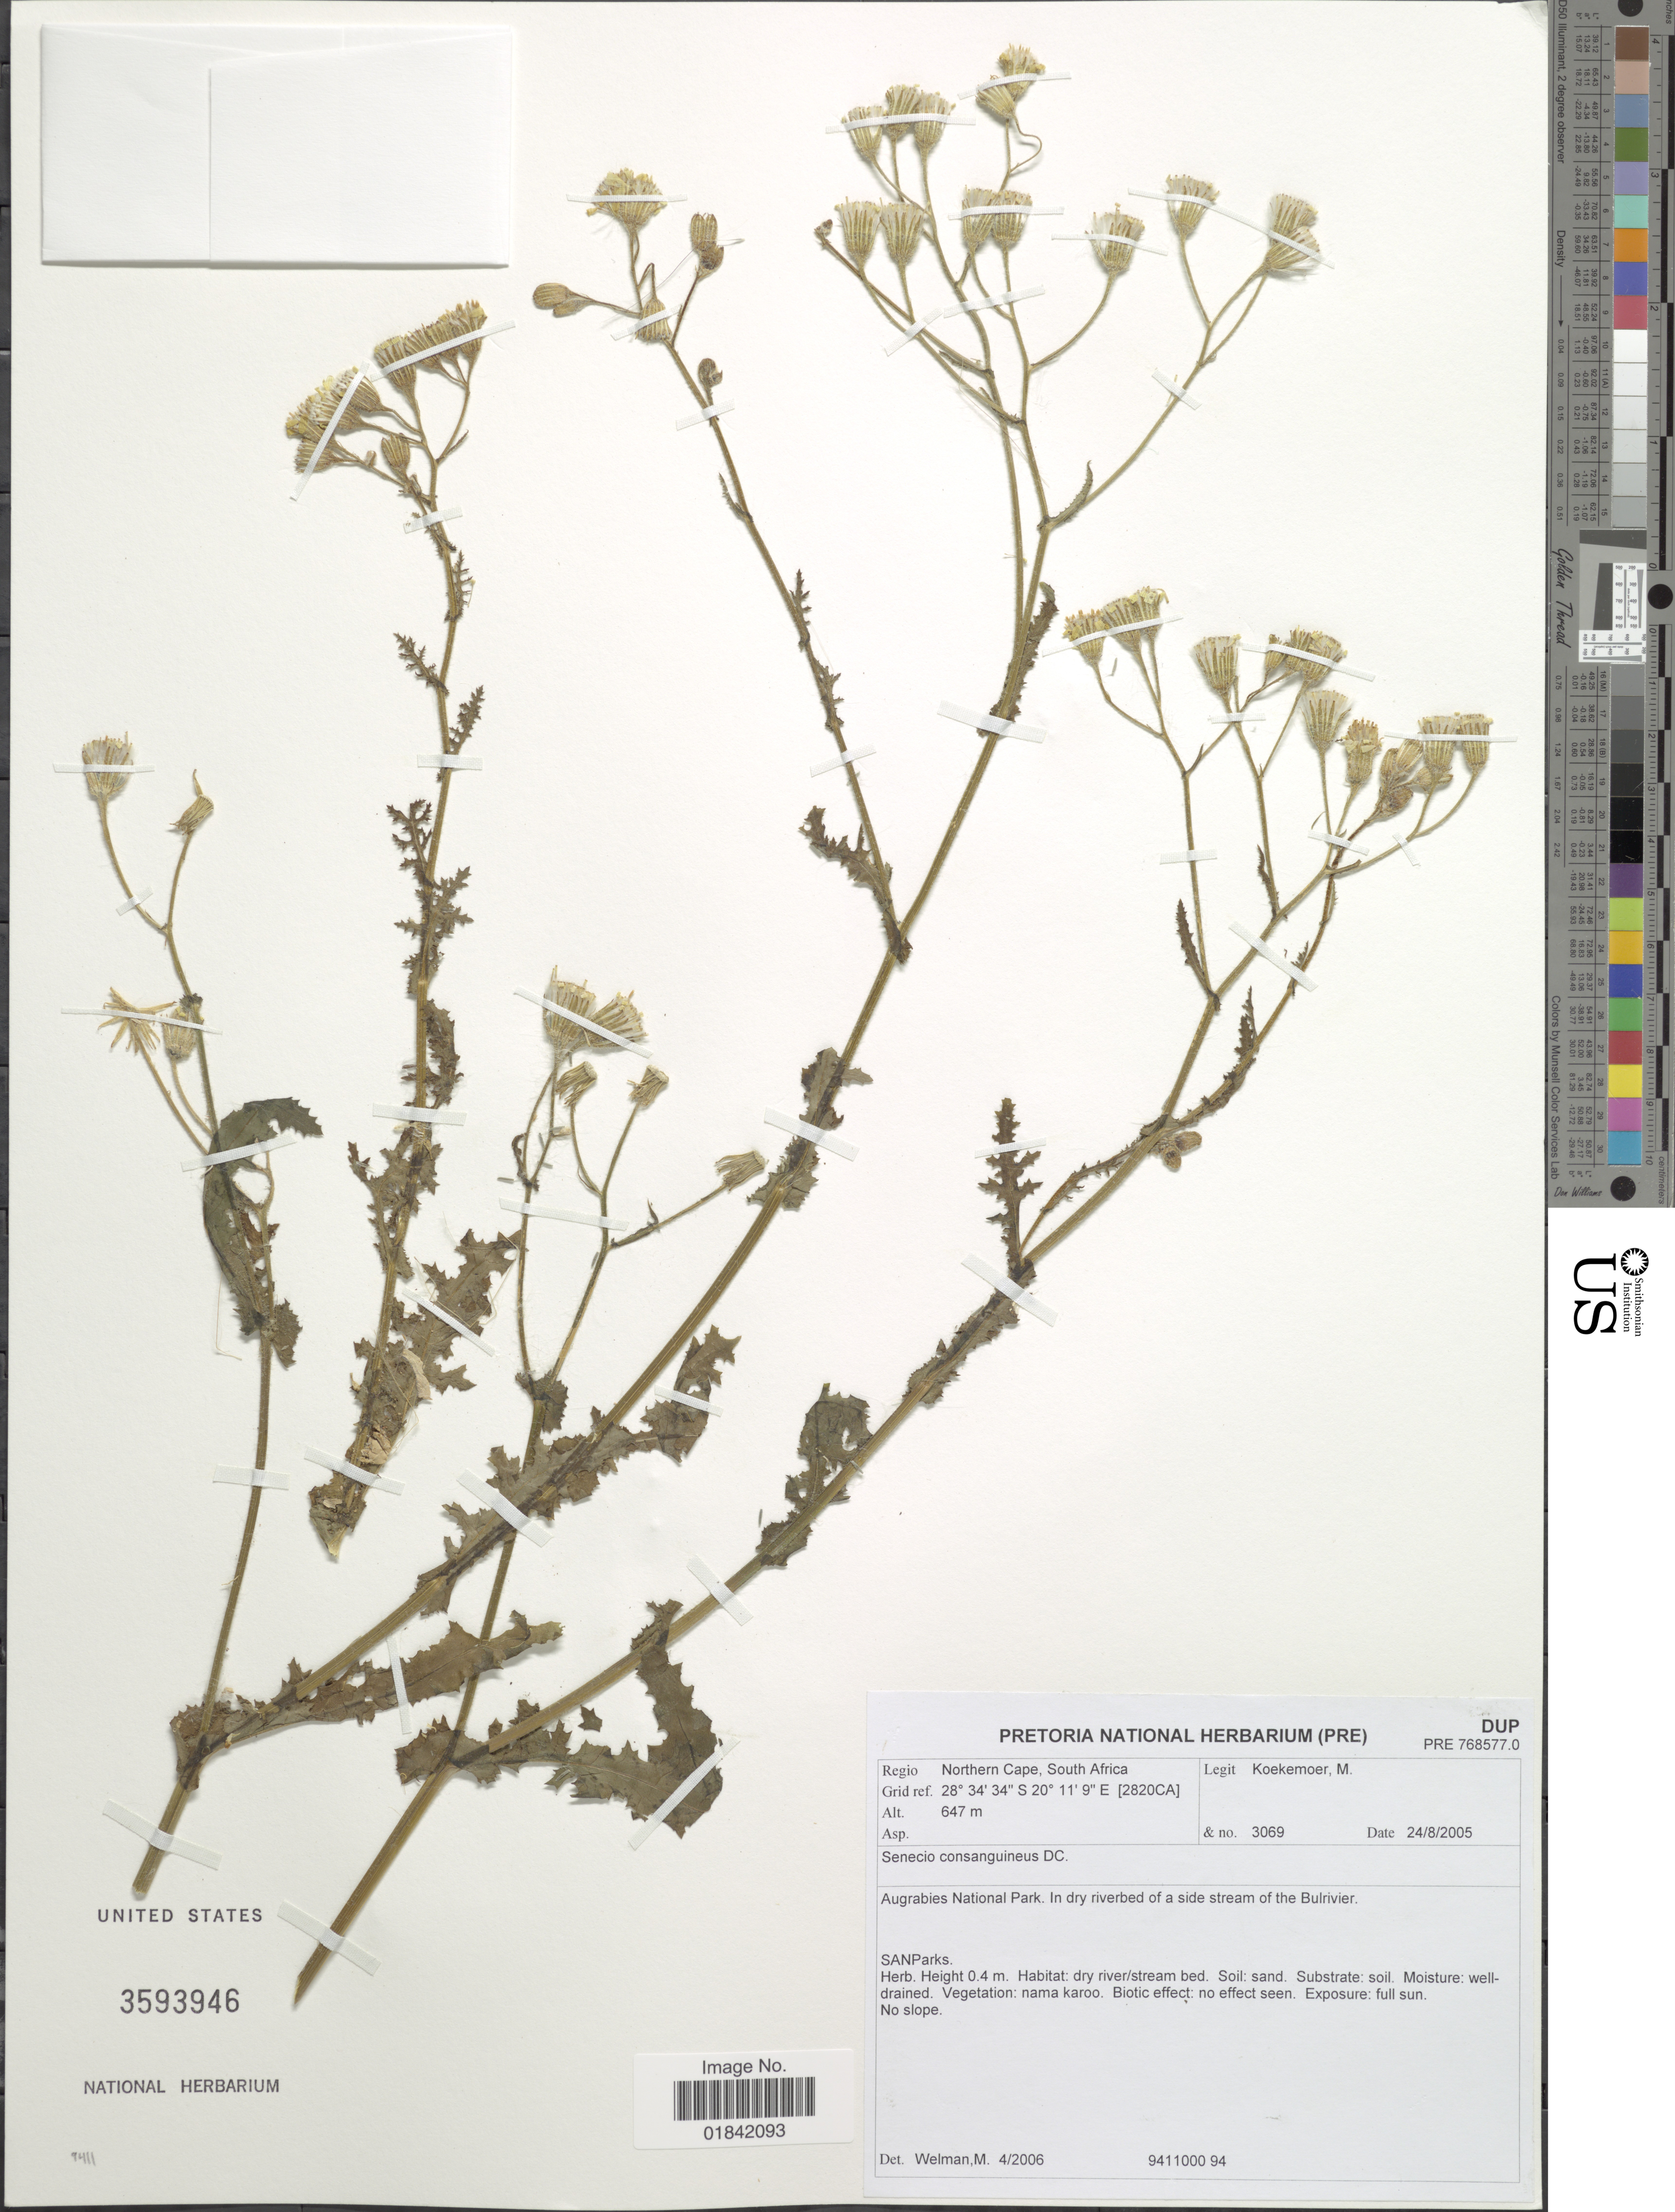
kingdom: Plantae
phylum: Tracheophyta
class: Magnoliopsida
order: Asterales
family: Asteraceae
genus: Senecio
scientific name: Senecio consanguineus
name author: DC.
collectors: M. Koekemoer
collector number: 3069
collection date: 2005-08-24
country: South Africa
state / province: Northern Cape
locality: Augrabies National Park, in dry riverbed of a side stream of the Bulrivier [2820CA]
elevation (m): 647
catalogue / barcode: US 3593946